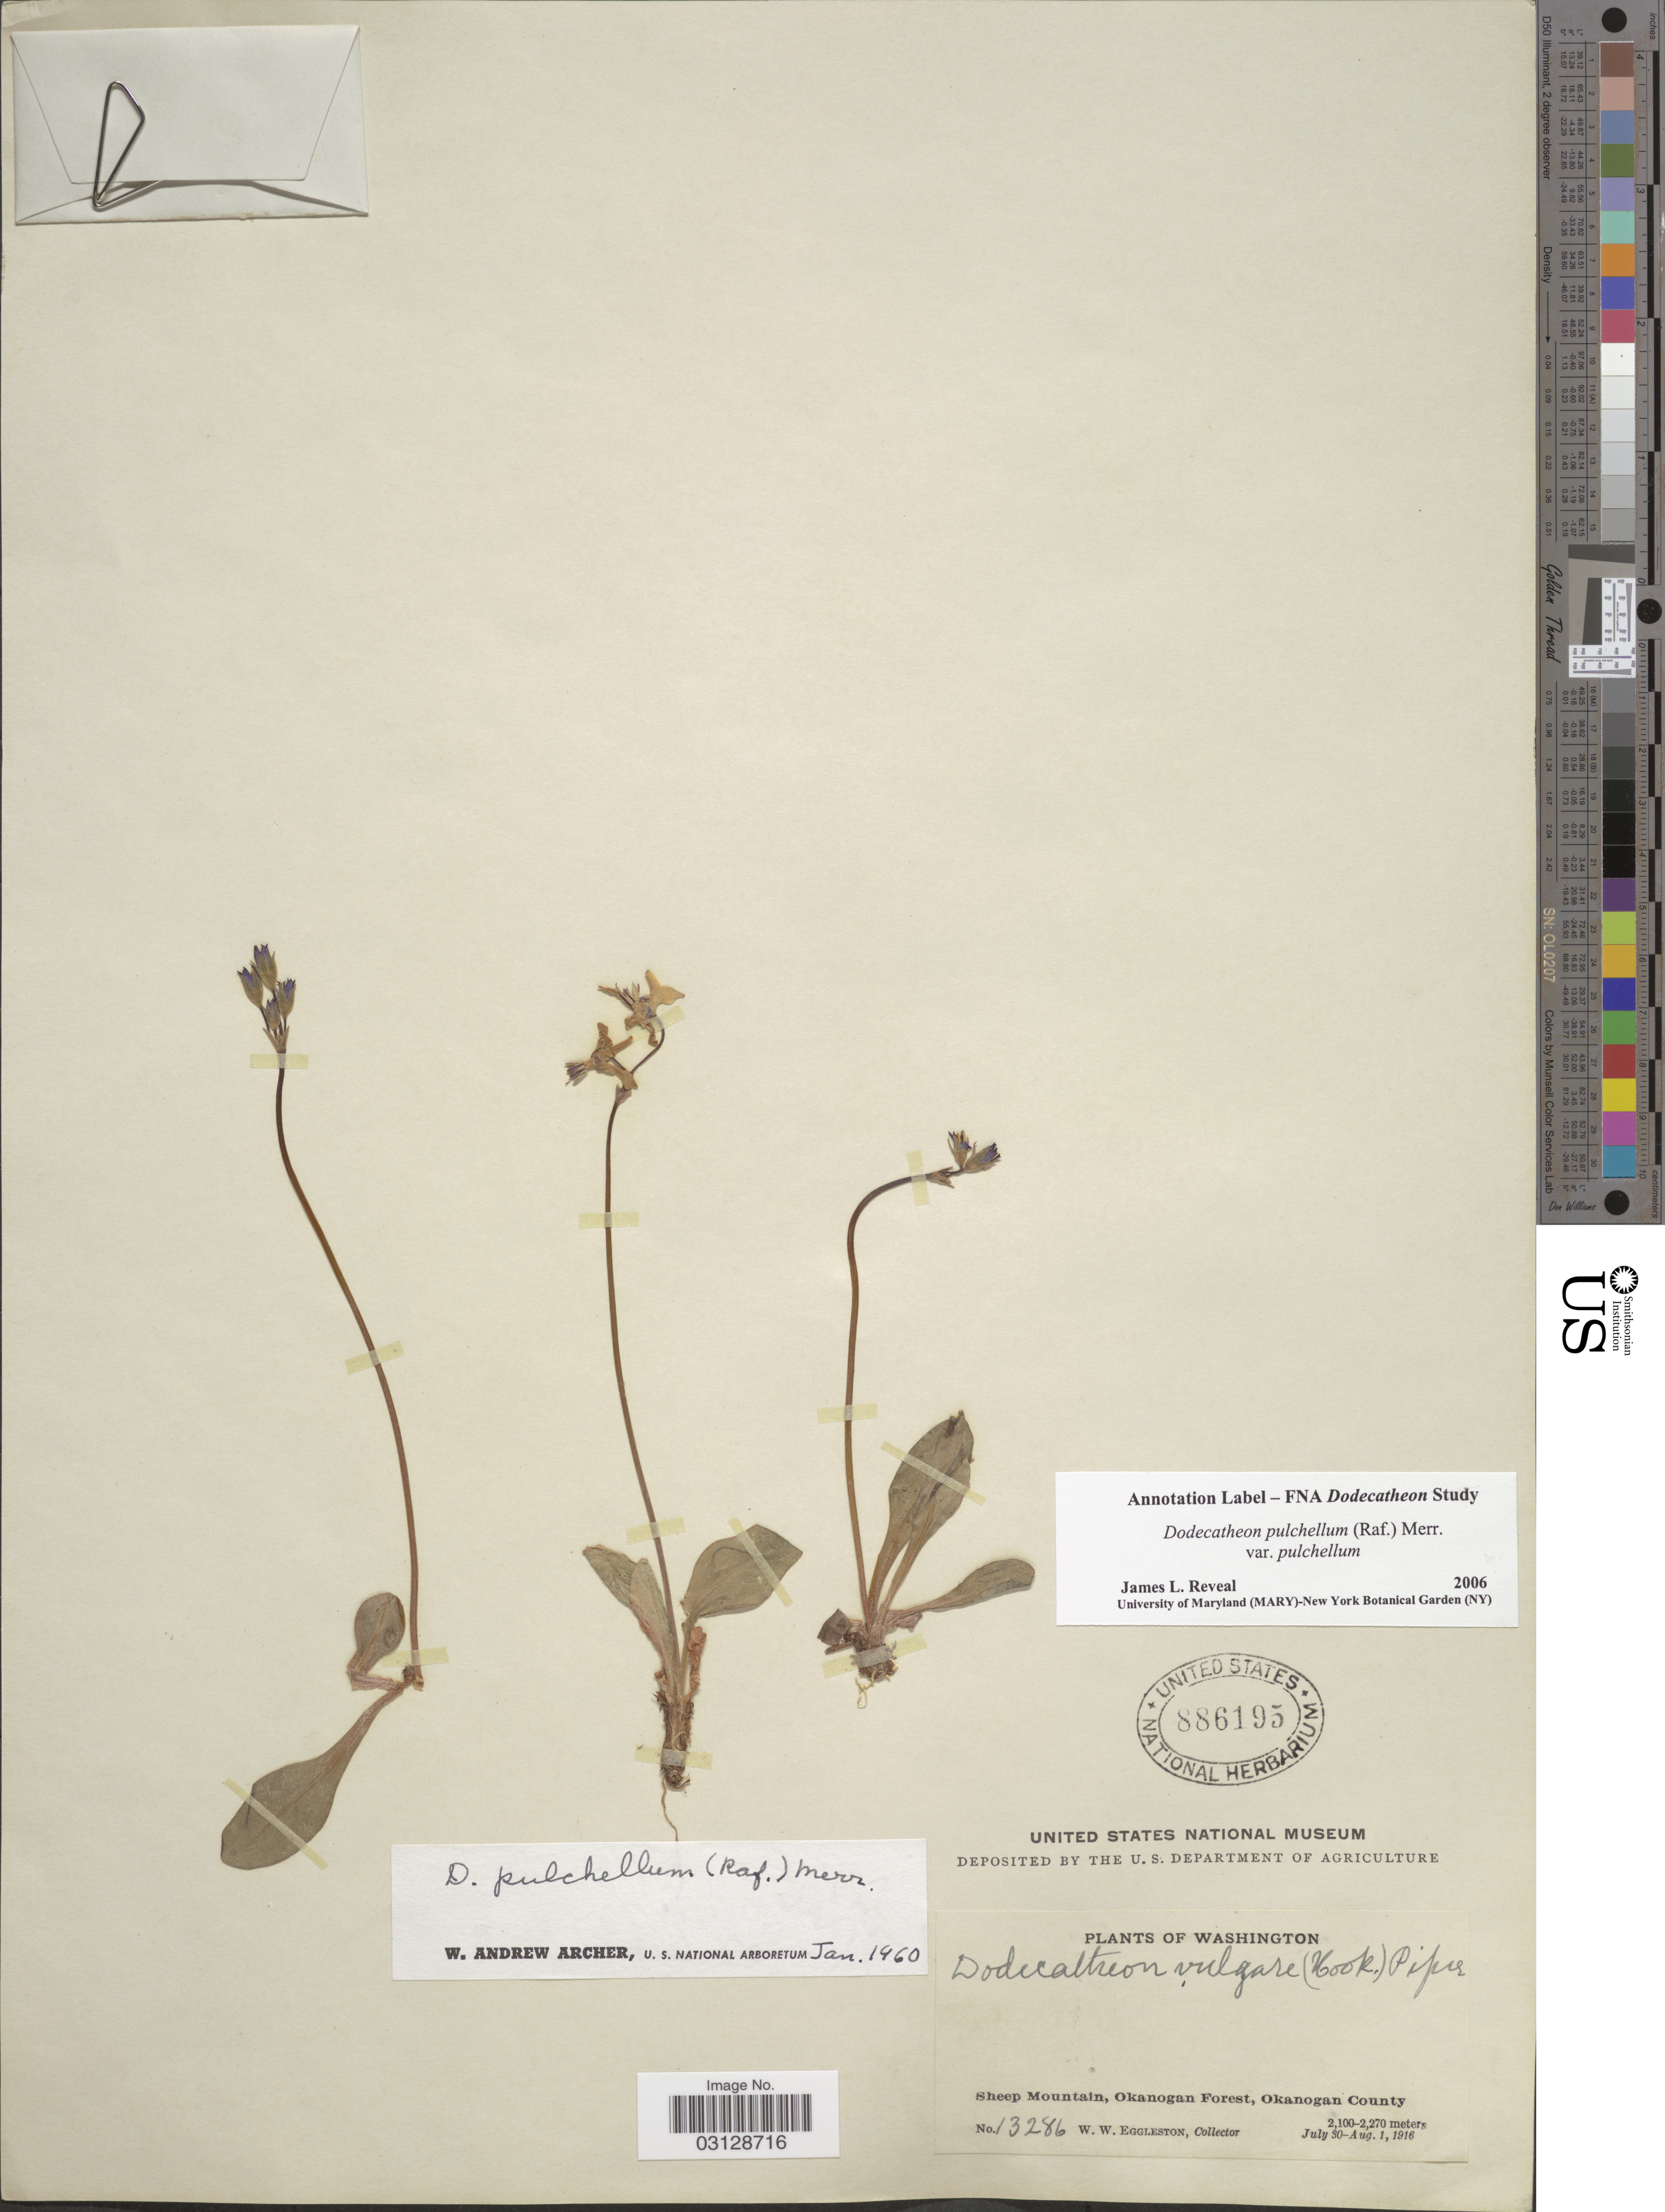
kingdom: Plantae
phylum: Tracheophyta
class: Magnoliopsida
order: Ericales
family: Primulaceae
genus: Dodecatheon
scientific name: Dodecatheon pulchellum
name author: (Raf.) Merr.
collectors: W. W. Eggleston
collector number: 13286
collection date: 1916-07-30/1916-08-01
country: United States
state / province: Washington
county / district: Okanogan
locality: Sheep Mountain, Okanogan Forest, Okanogan County.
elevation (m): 2100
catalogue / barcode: US 886195